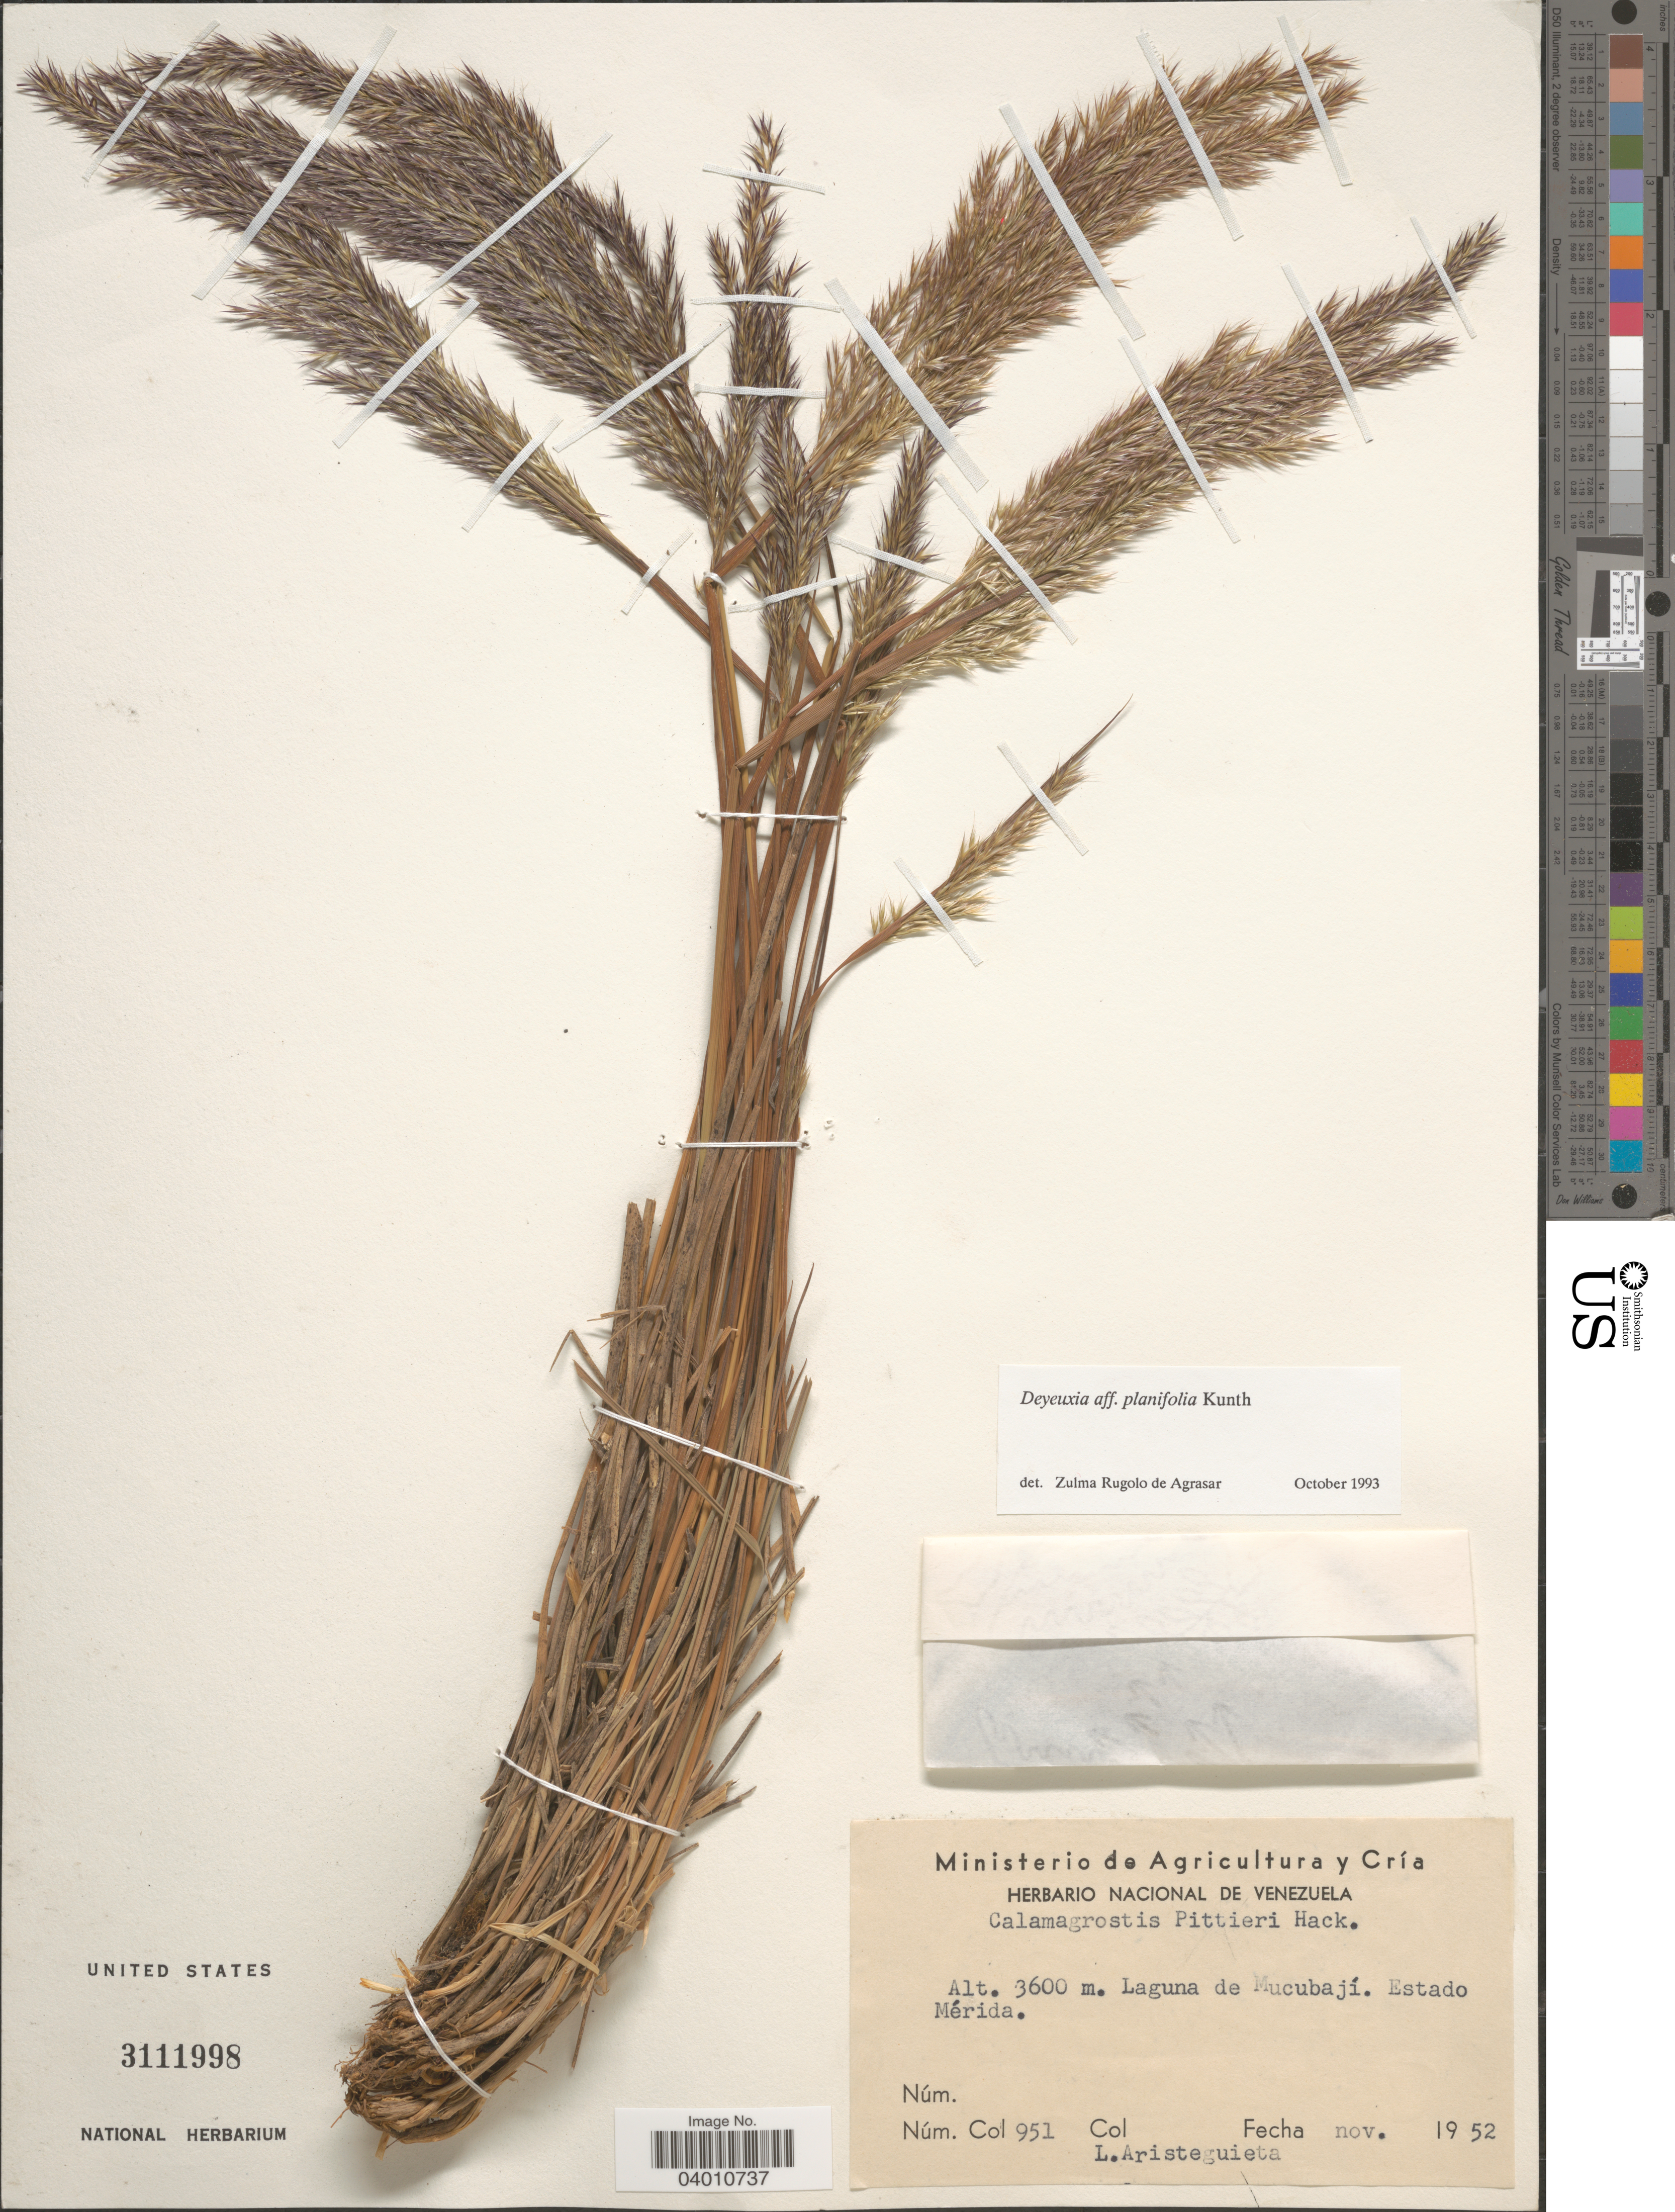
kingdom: Plantae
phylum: Tracheophyta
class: Liliopsida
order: Poales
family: Poaceae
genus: Peyritschia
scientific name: Peyritschia planifolia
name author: (Kunth) P.M. Peterson et al.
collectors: L. Aristeguieta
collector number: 951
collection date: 1952-11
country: Venezuela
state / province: Merida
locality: Laguna de Mucubají.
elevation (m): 3600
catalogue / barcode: US 3111998